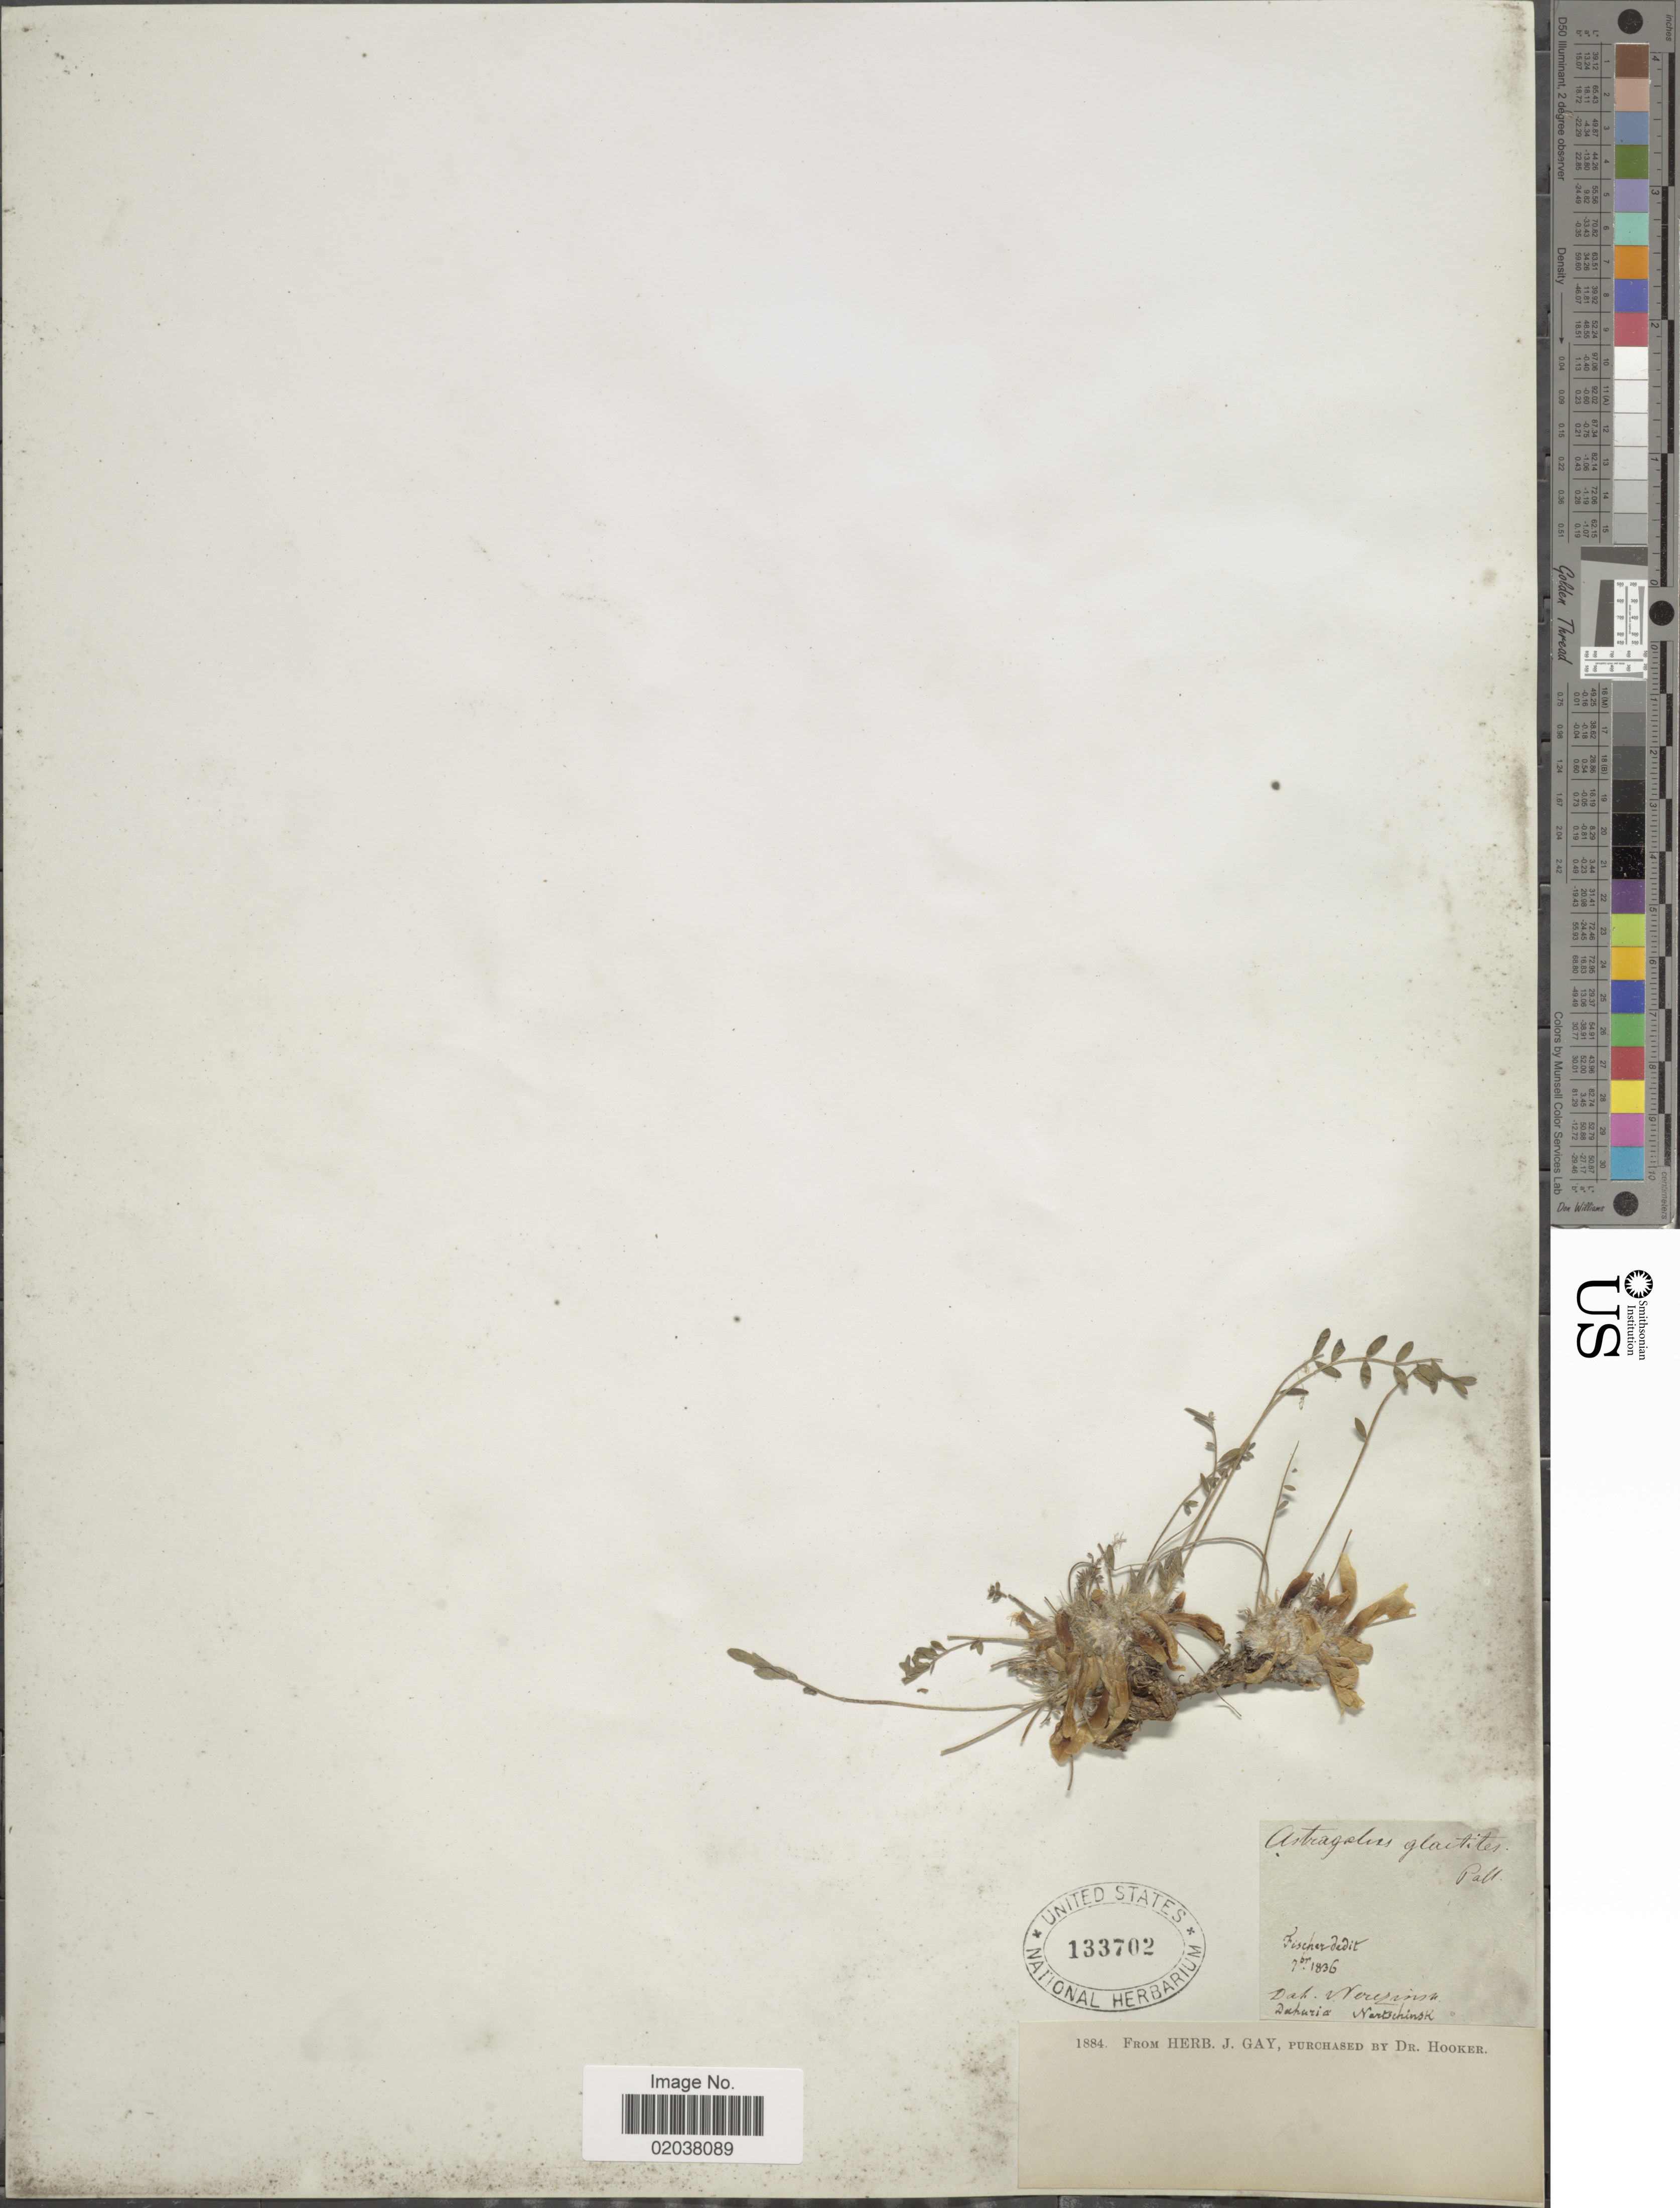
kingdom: Plantae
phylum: Tracheophyta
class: Magnoliopsida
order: Fabales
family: Fabaceae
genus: Astragalus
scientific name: Astragalus galactites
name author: Pall.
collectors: Fischer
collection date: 1836-09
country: Russian Federation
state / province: Zabaykalsky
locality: Dauria, Nerchinsk.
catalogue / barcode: US 133702